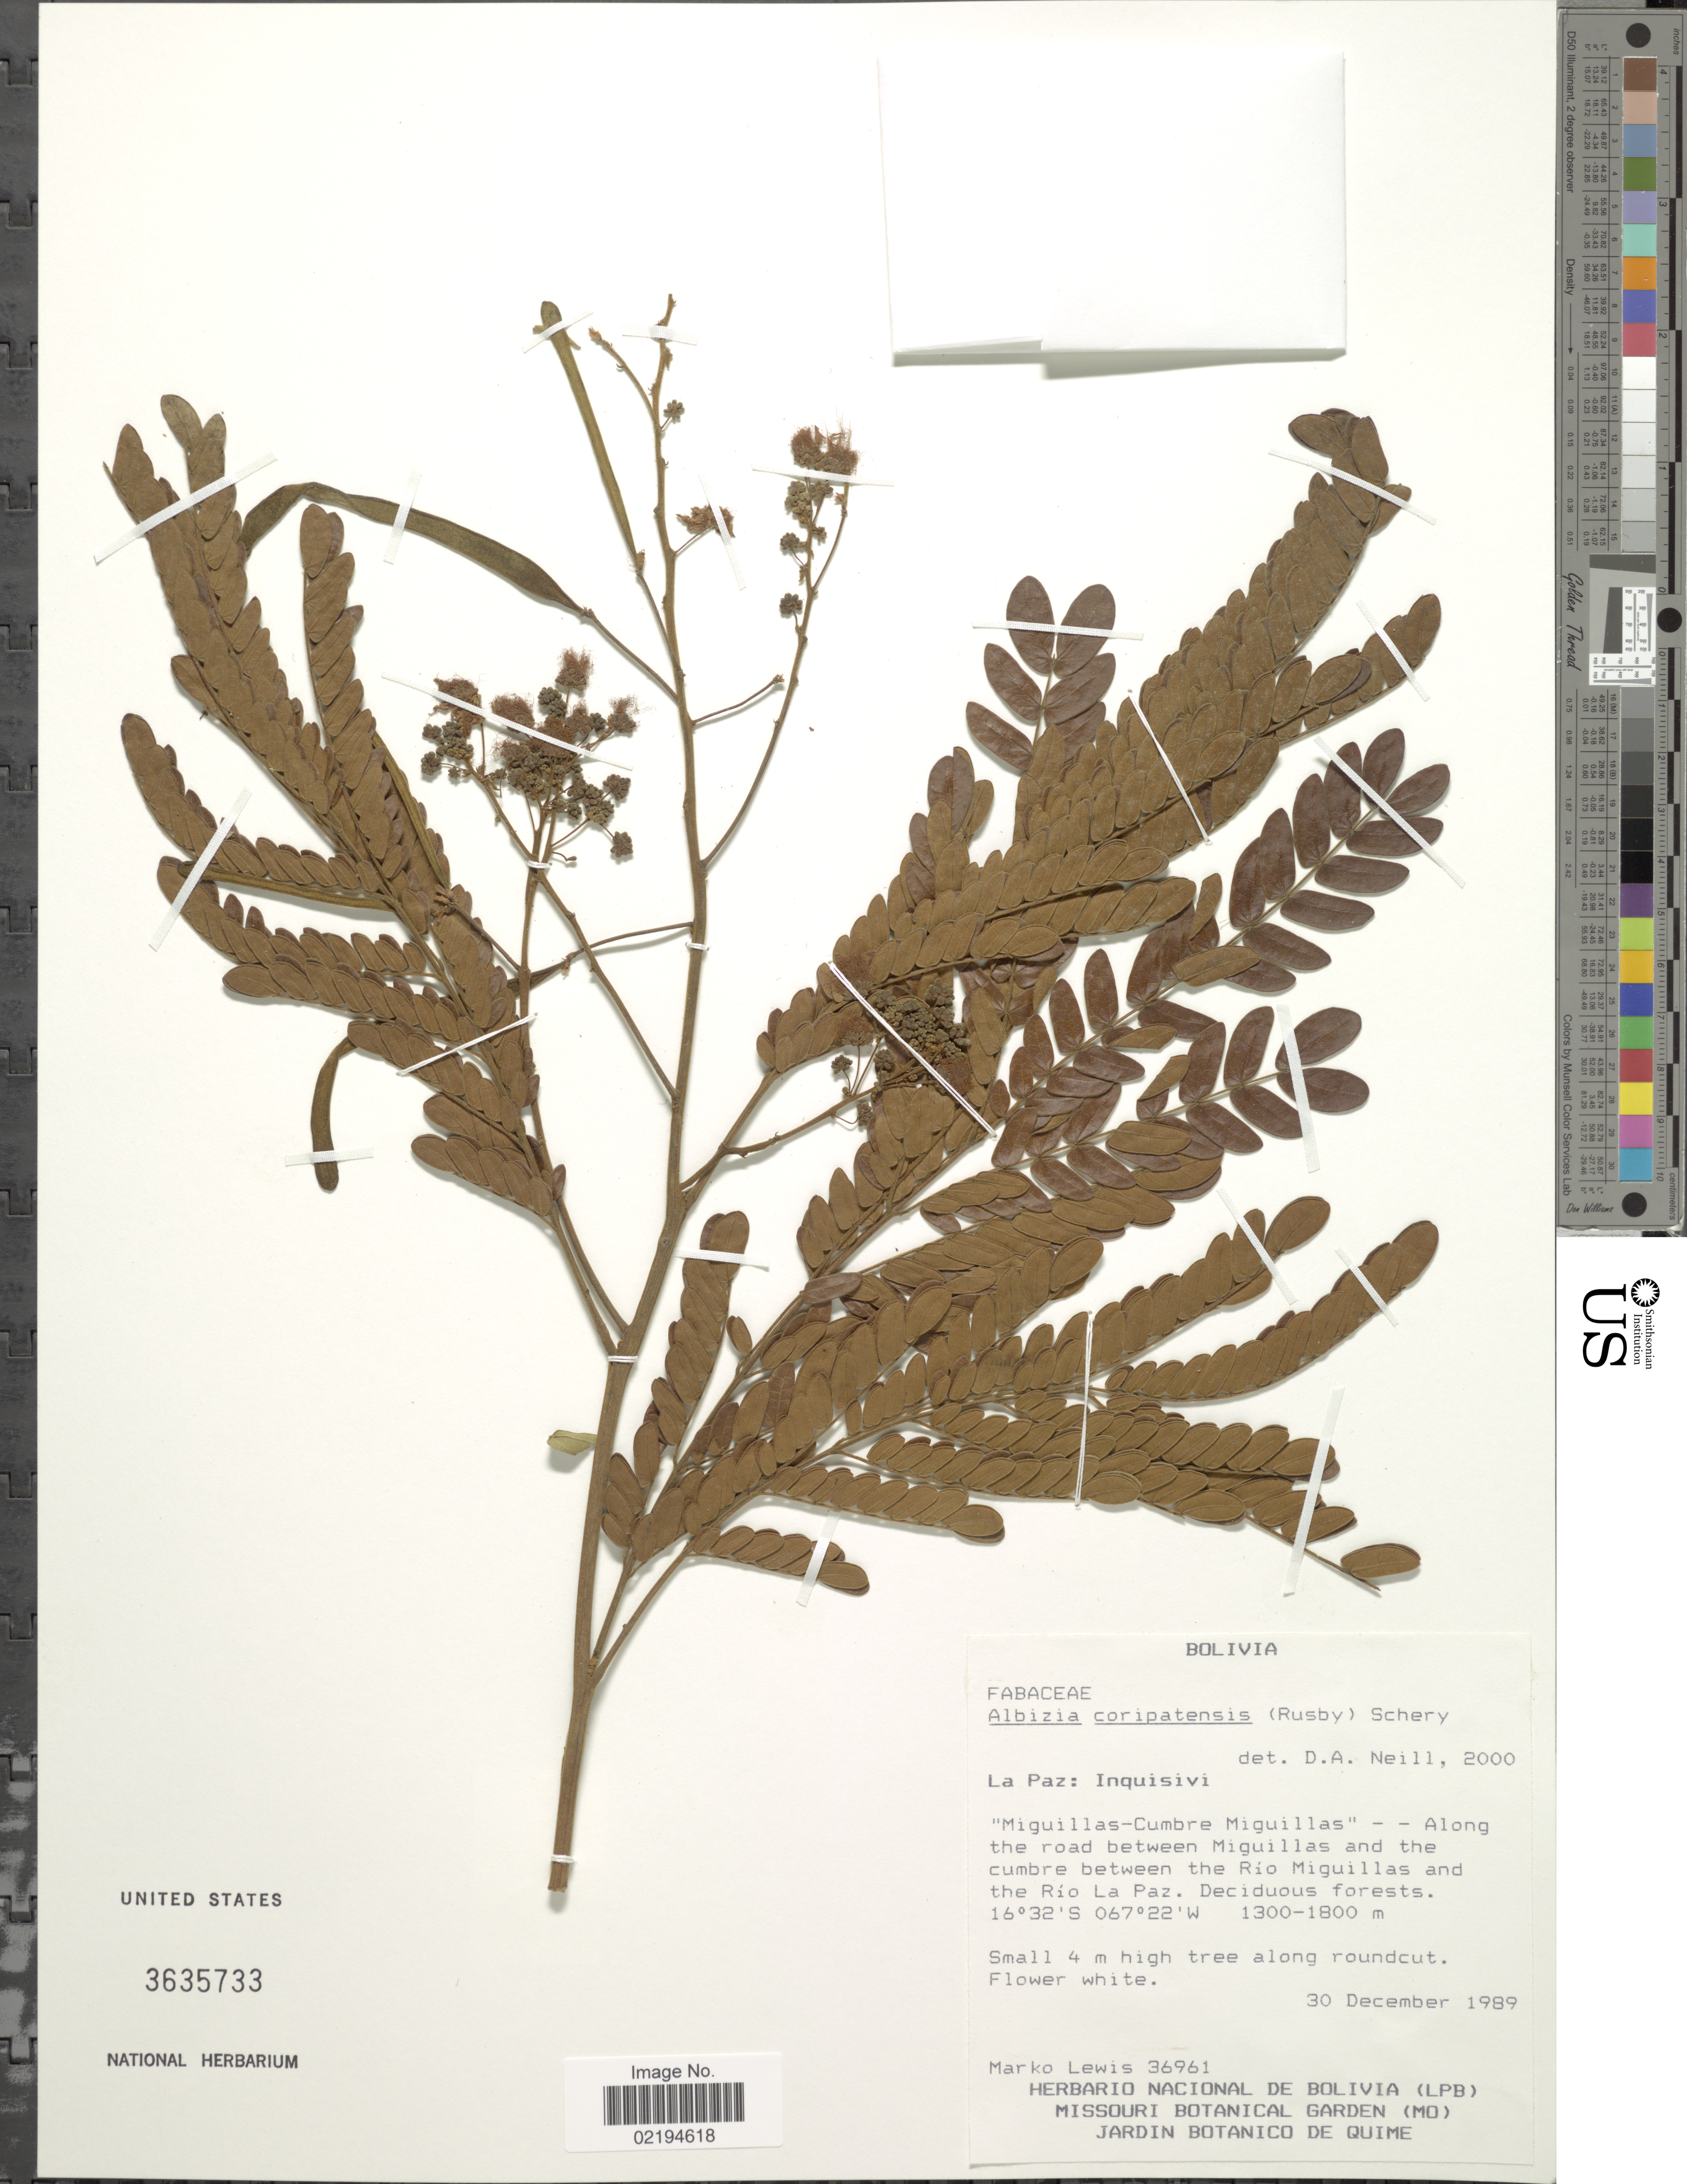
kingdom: Plantae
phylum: Tracheophyta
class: Magnoliopsida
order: Fabales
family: Fabaceae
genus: Pseudalbizzia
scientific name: Pseudalbizzia coripatensis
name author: (Rusby) Koenen & Duno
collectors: M. A. Lewis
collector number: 36961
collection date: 1989-12-30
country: Bolivia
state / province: La Paz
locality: Inquisivi, "Miguillas-Cumbre Miguillas"-along the road between Miguillas and the cumbre between the Rio Miguillas and the Rio La Paz.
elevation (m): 1300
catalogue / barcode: US 3635733